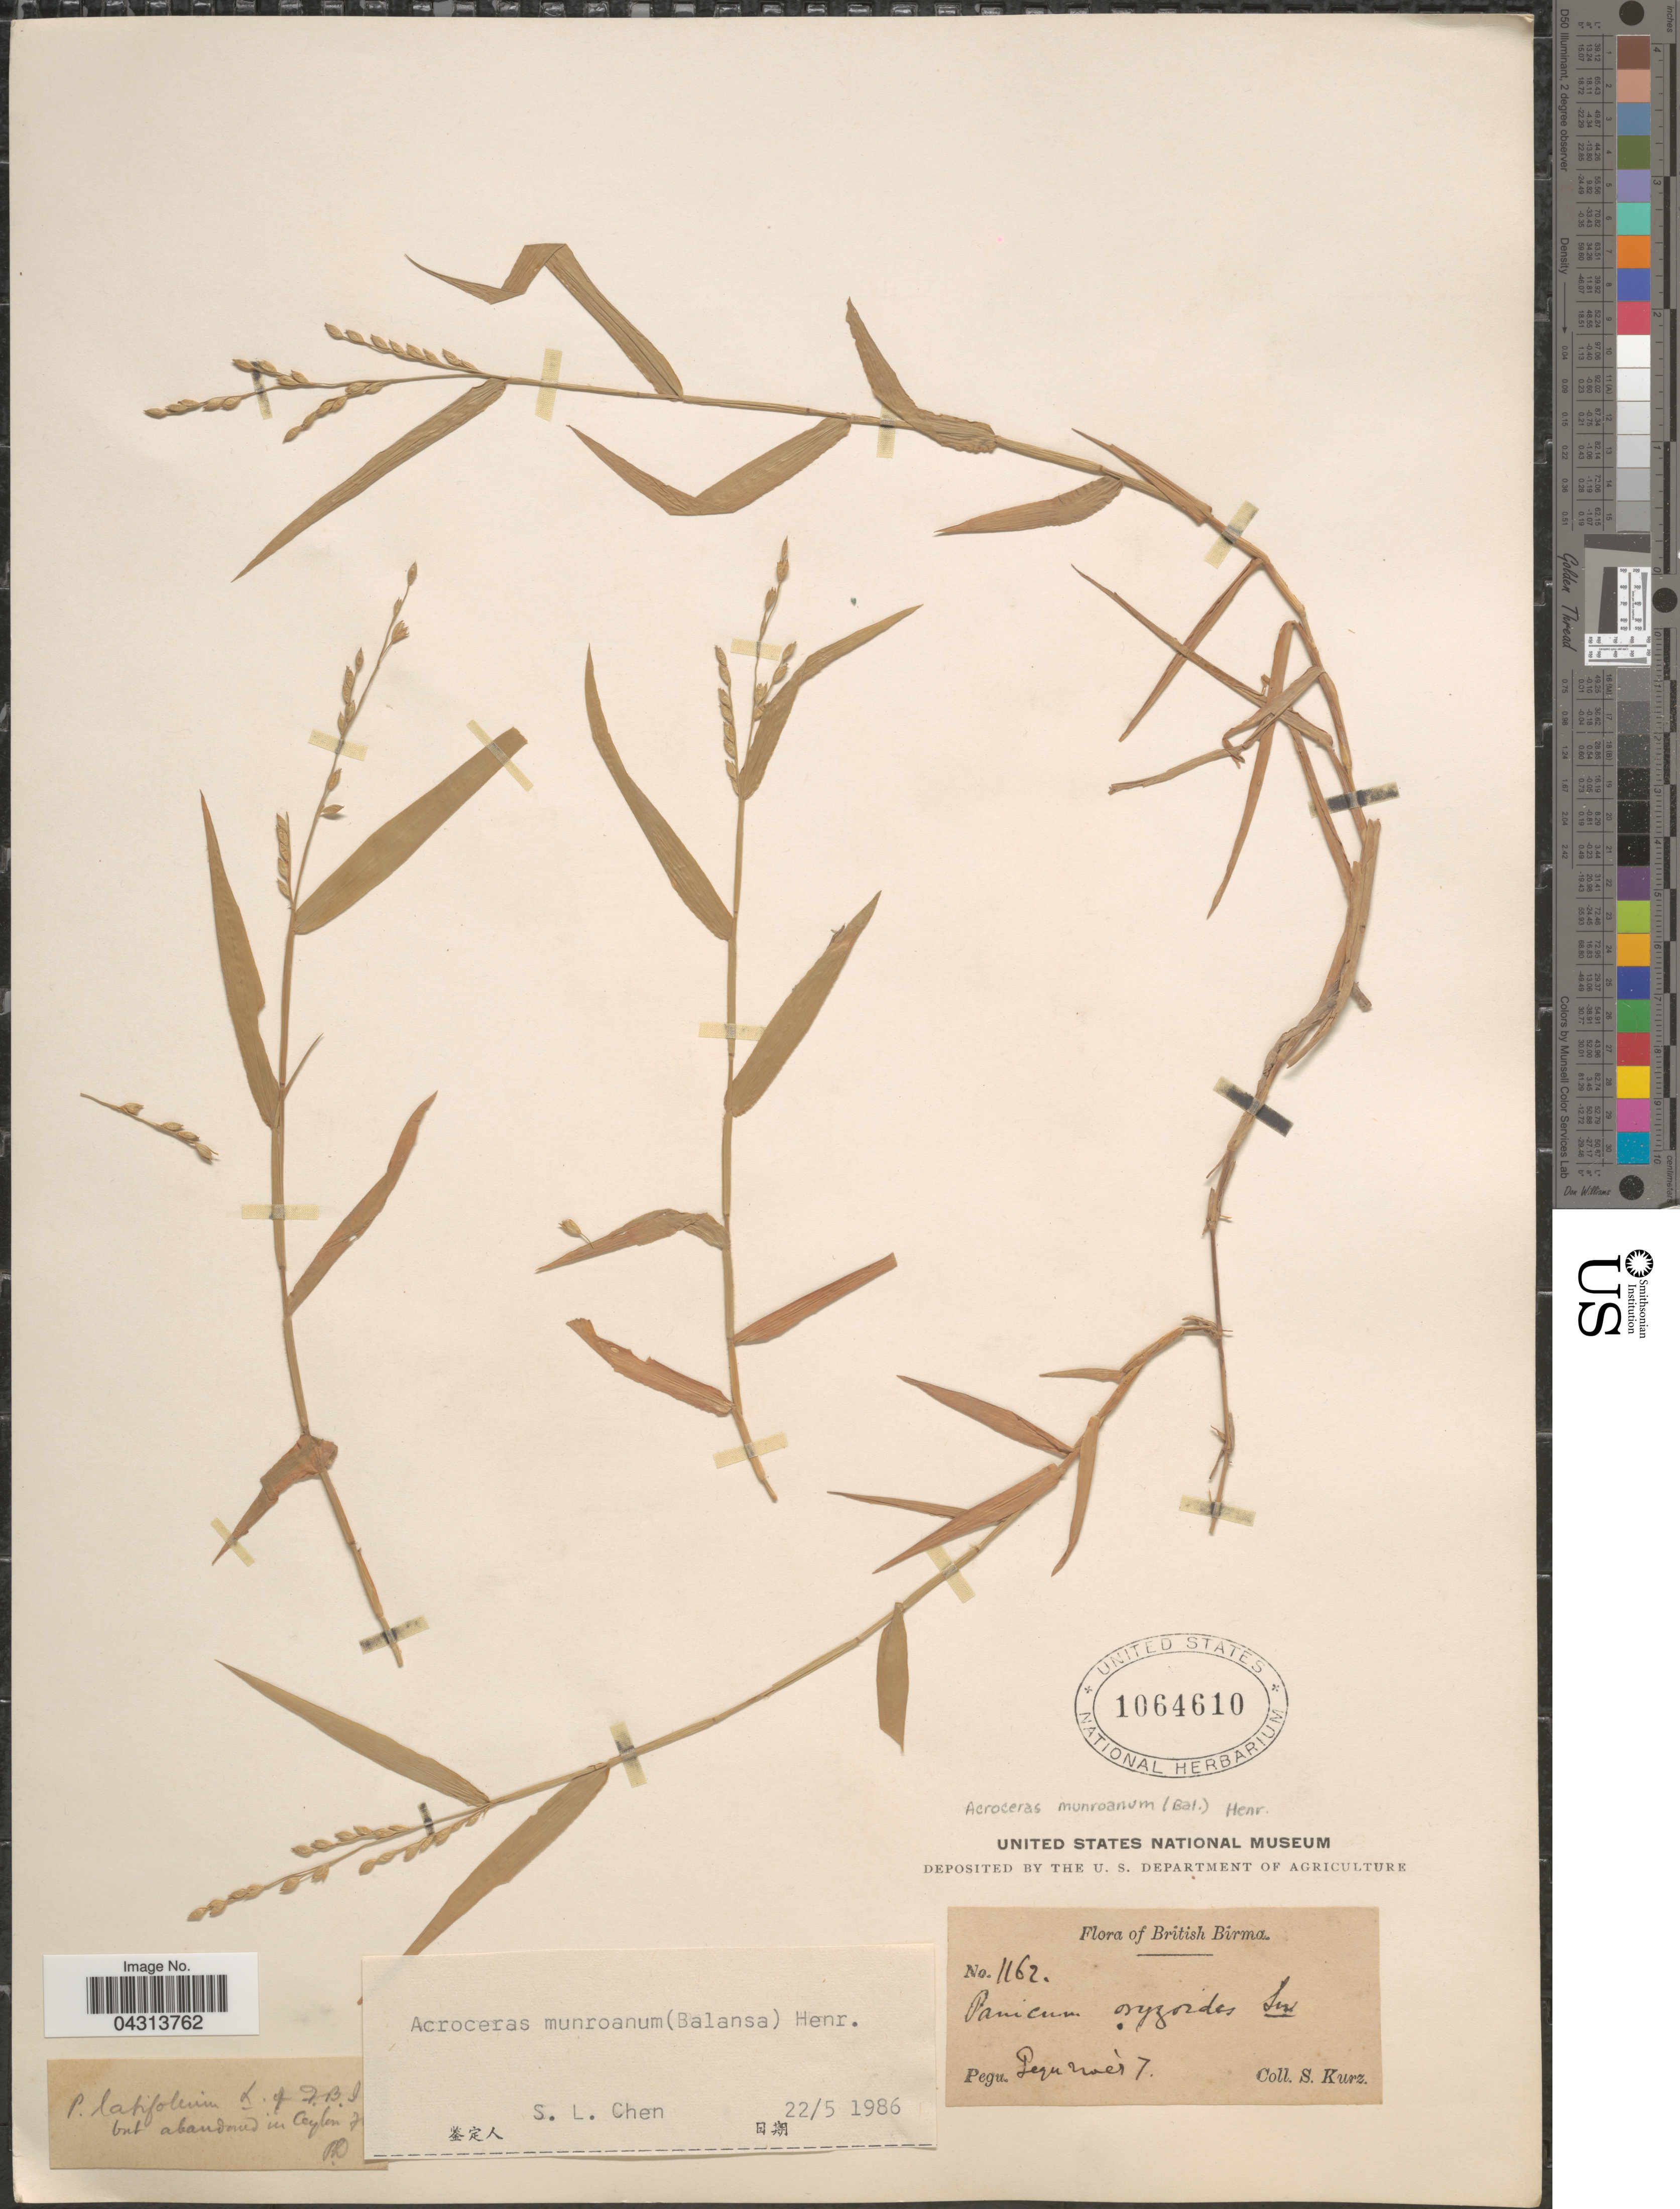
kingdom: Plantae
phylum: Tracheophyta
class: Liliopsida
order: Poales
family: Poaceae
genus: Acroceras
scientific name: Acroceras munroanum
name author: (Steud.) Henr.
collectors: S. Kurz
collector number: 1162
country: Myanmar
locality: British Birma. Pegu.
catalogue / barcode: US 1064610